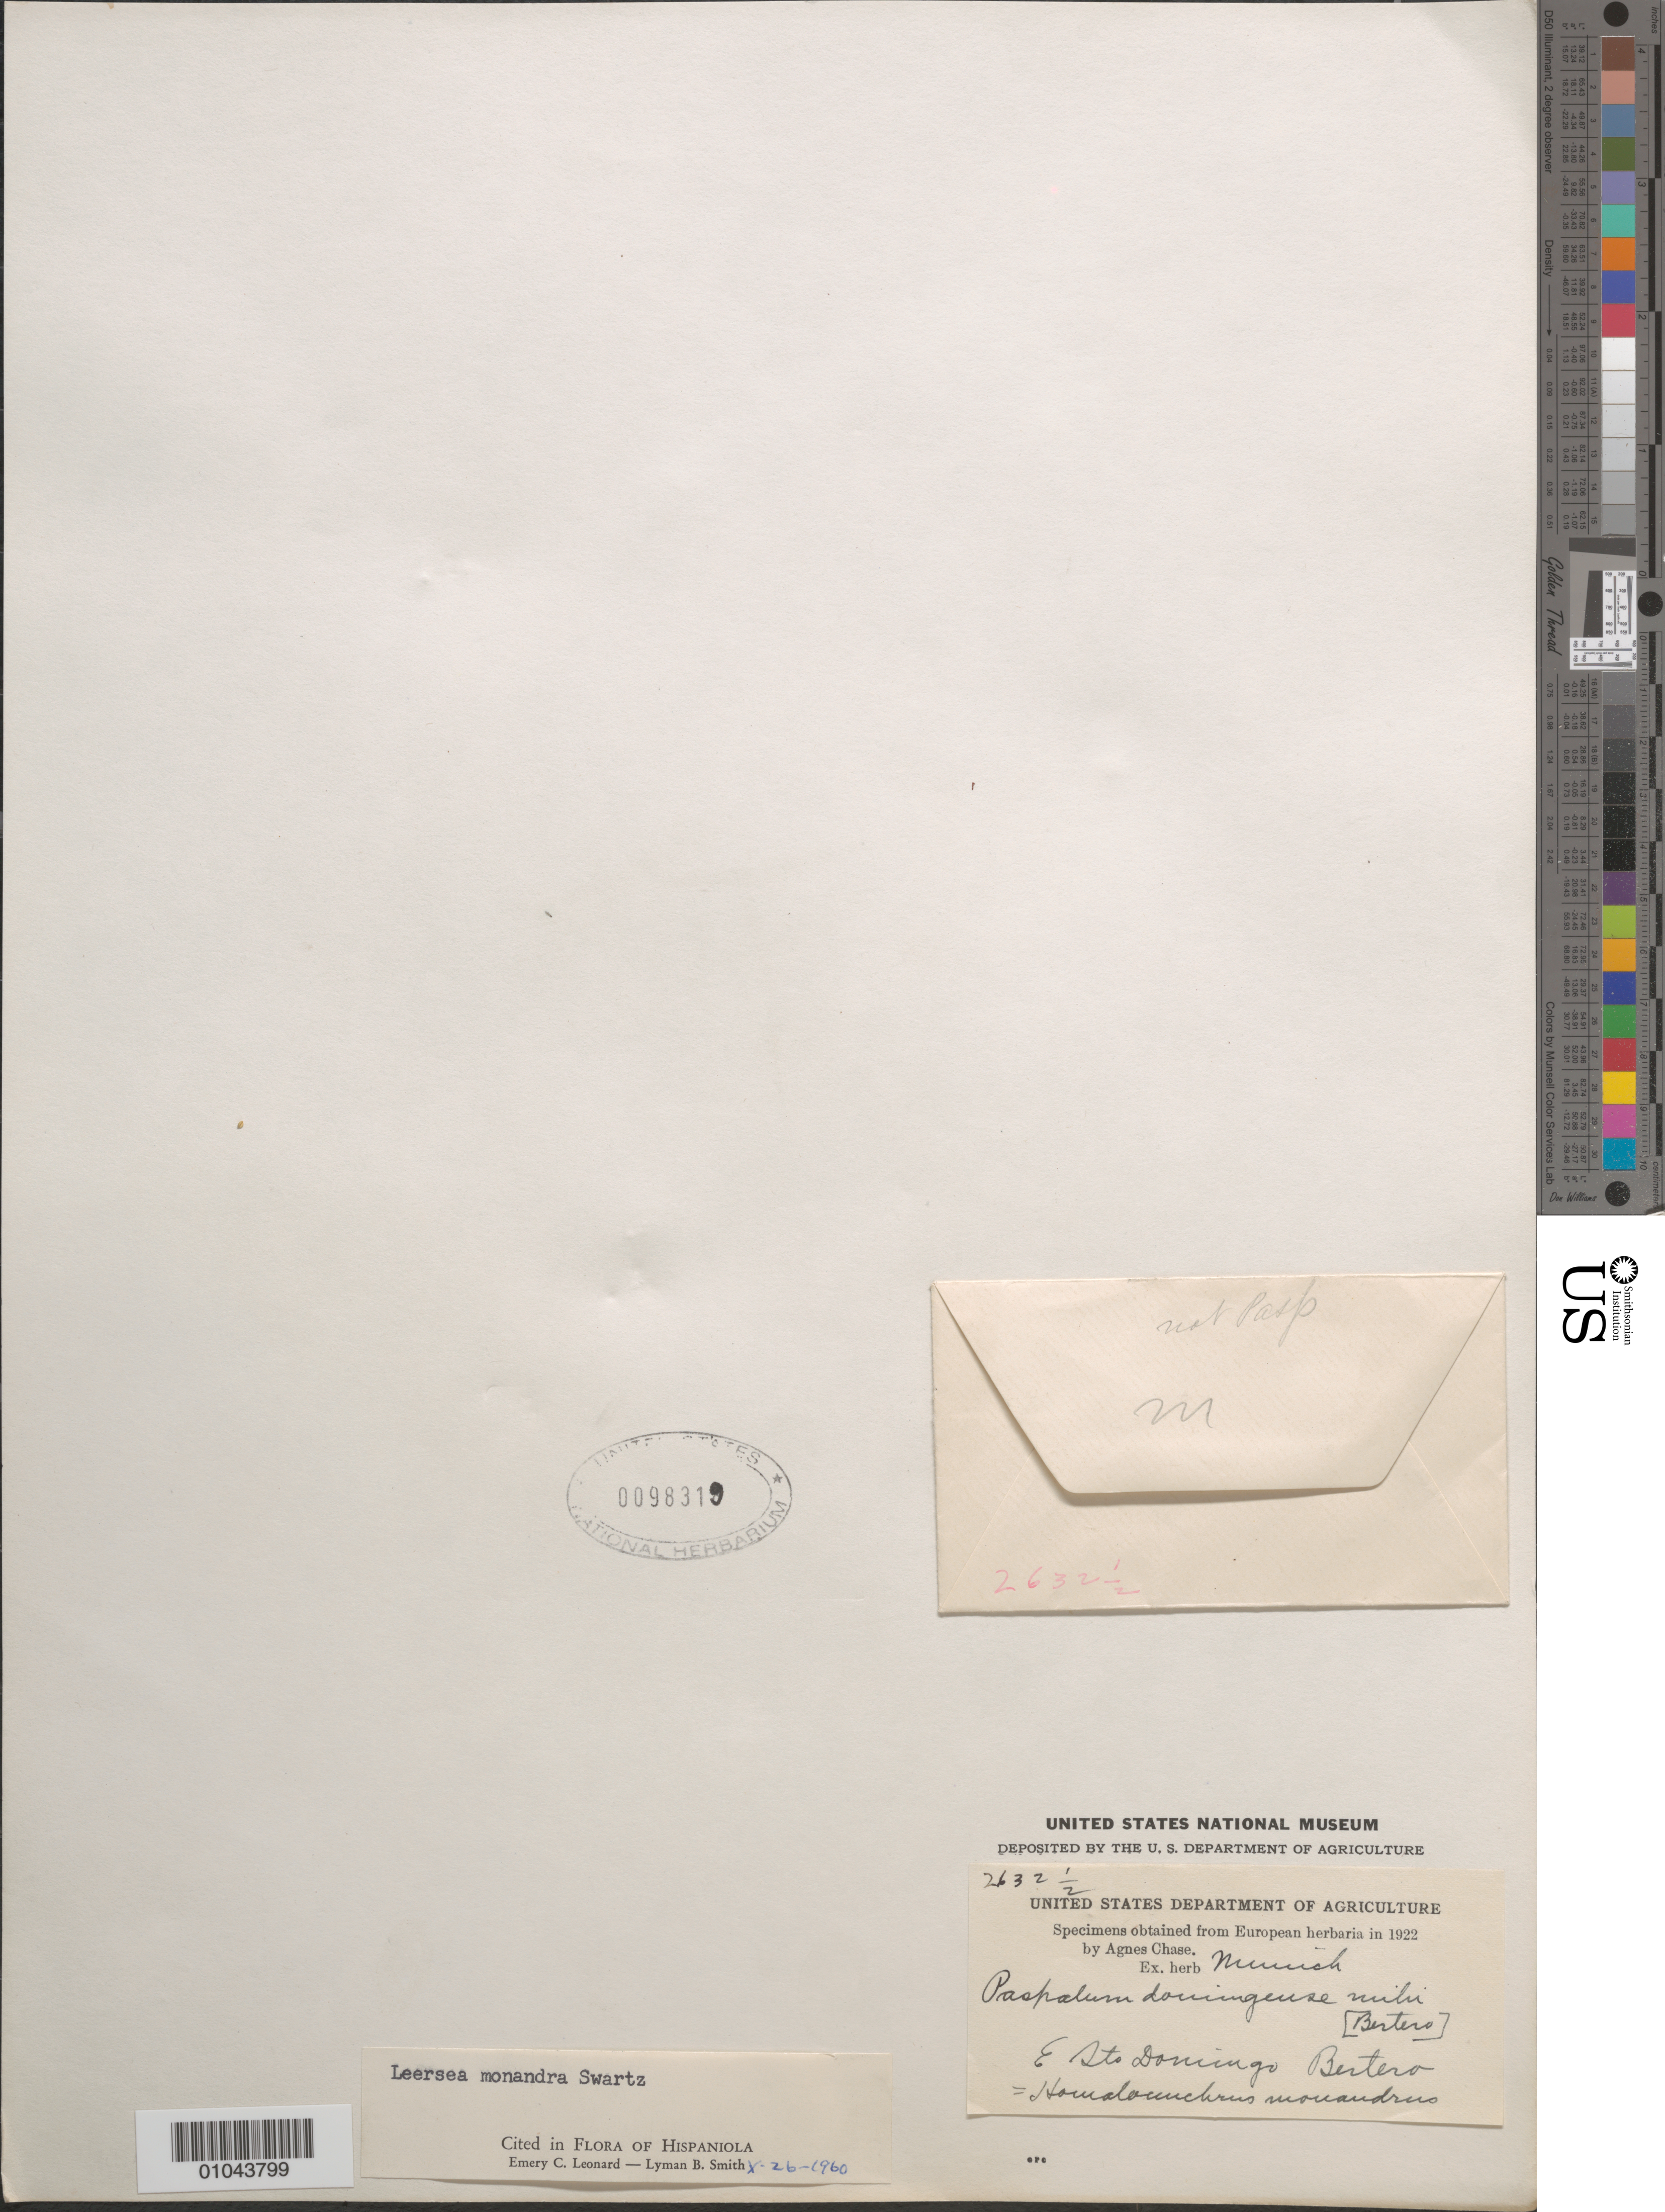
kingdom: Plantae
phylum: Tracheophyta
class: Liliopsida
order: Poales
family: Poaceae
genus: Leersia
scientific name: Leersia monandra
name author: Sw.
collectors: Bertero, --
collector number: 2632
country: Dominican Republic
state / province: La Vega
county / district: Santo Domingo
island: Hispaniola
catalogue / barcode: US 98319